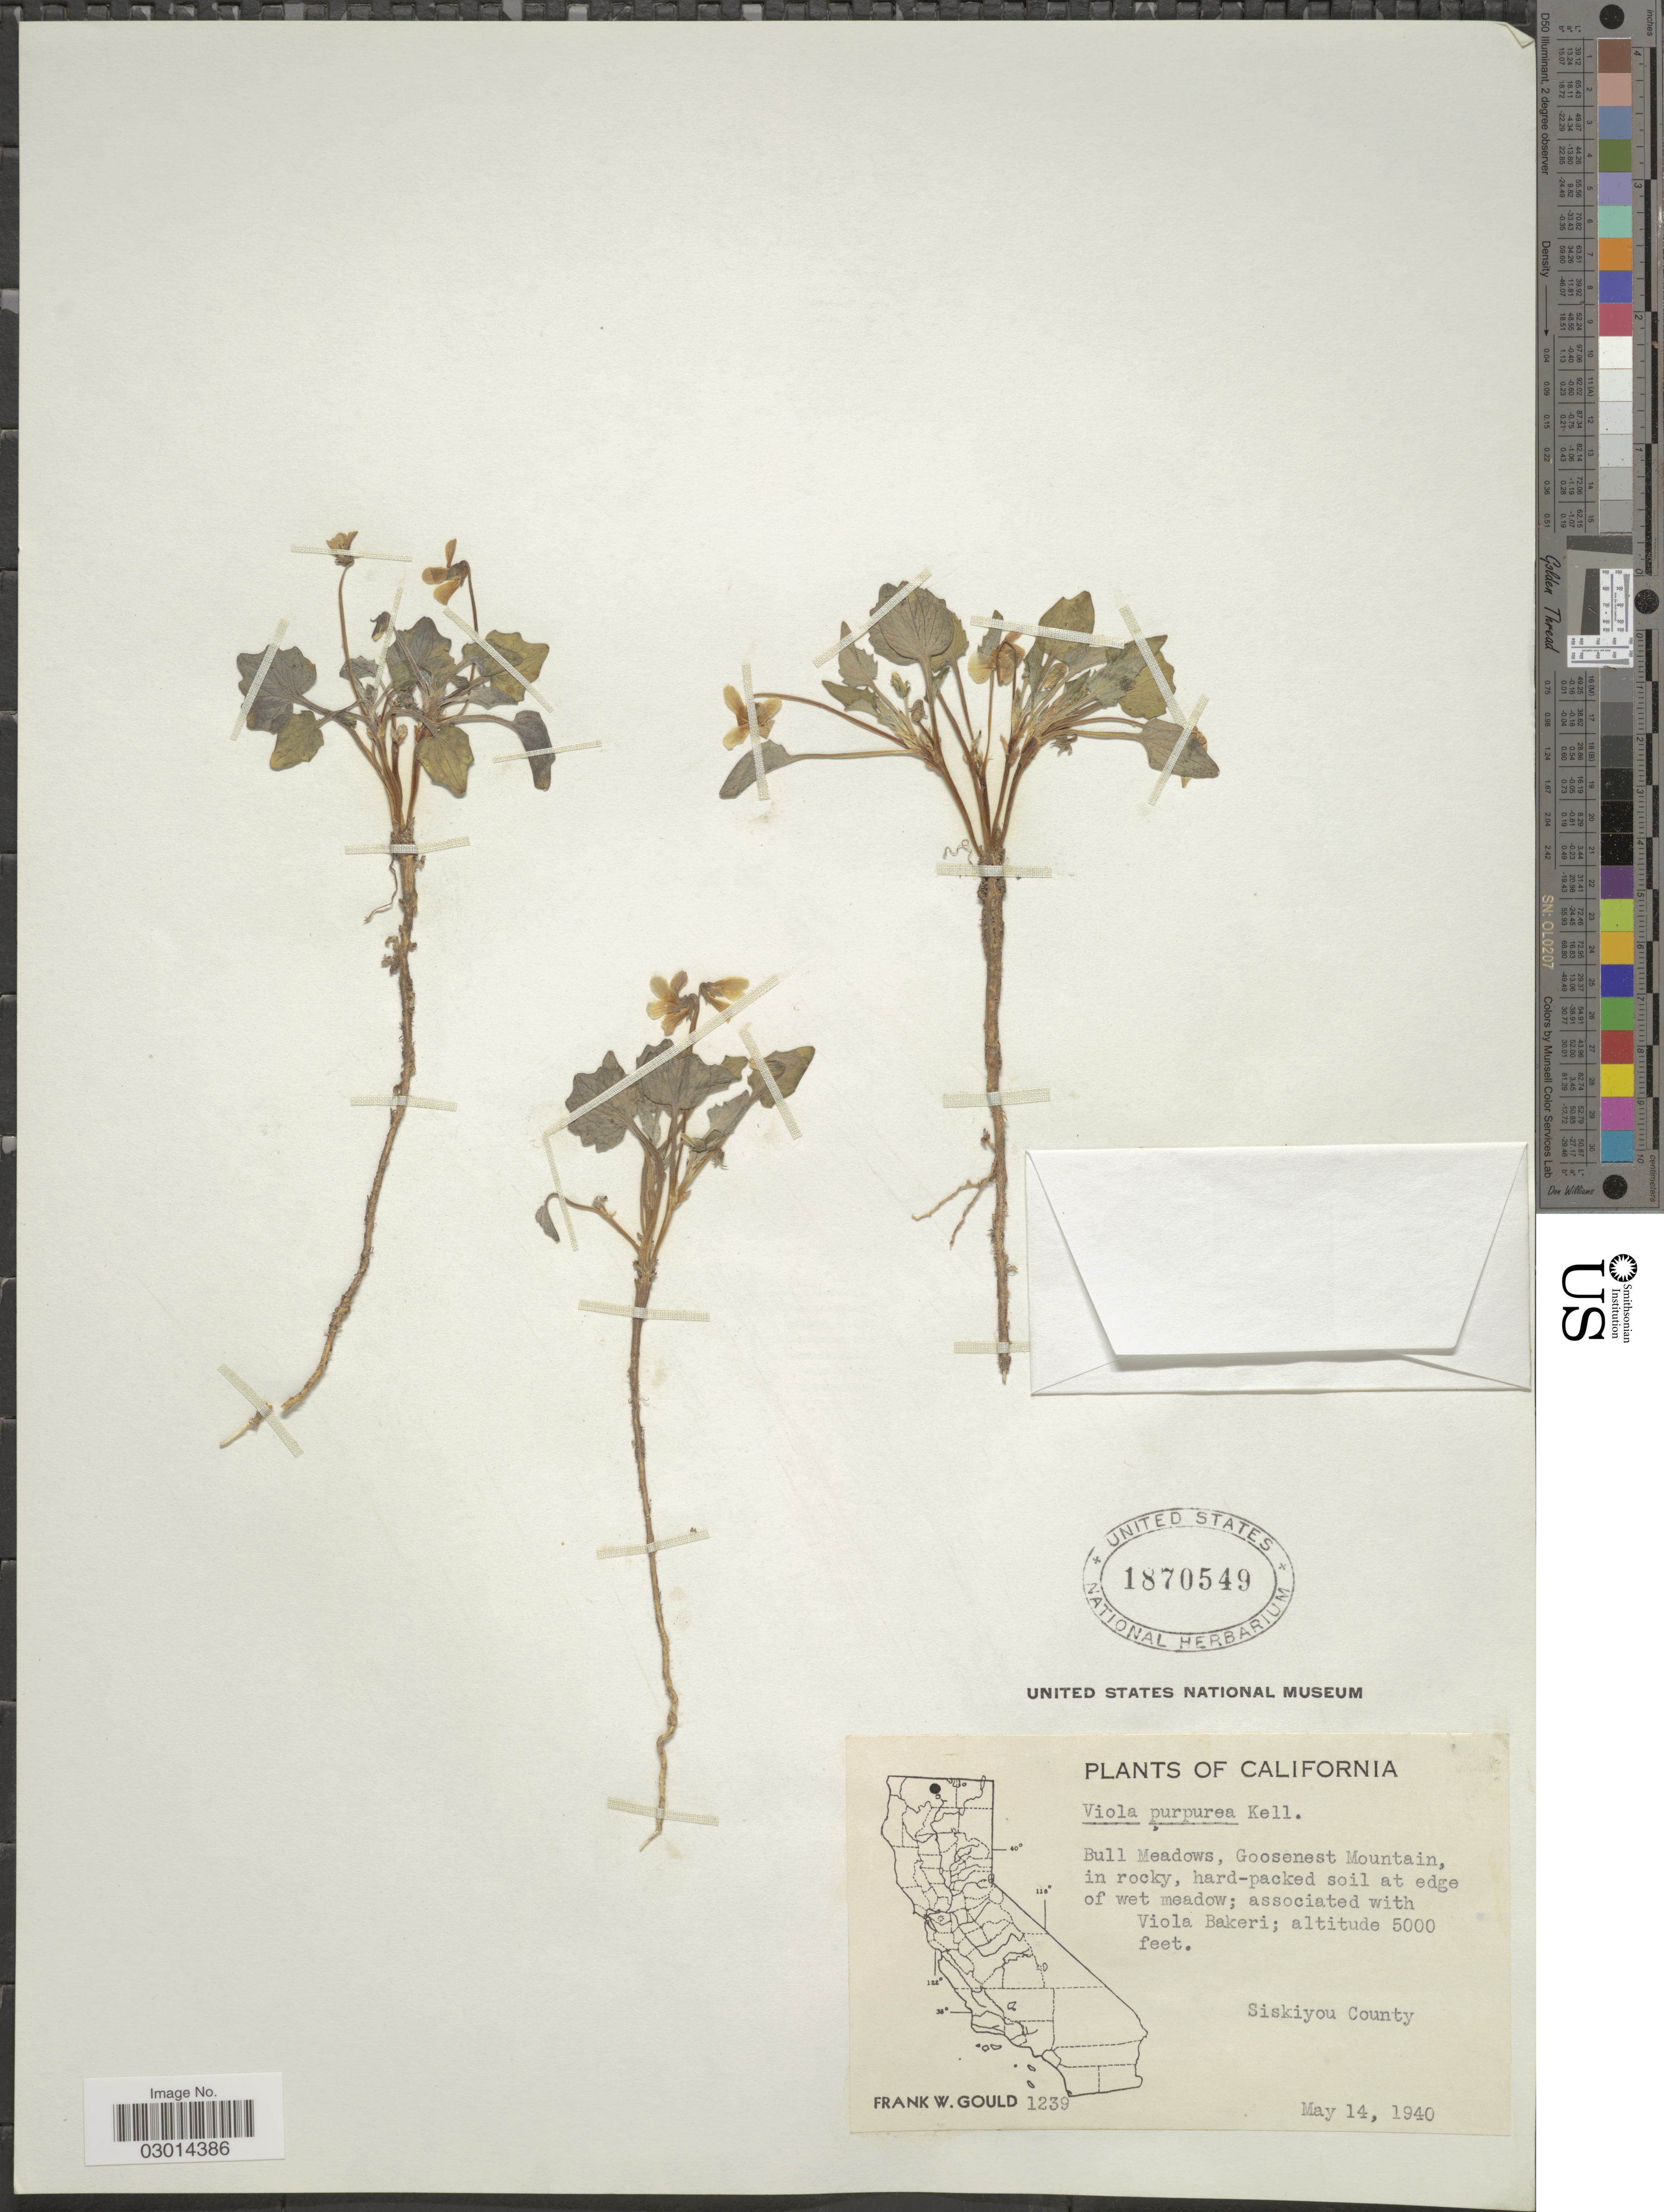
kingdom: Plantae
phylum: Tracheophyta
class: Magnoliopsida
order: Malpighiales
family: Violaceae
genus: Viola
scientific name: Viola purpurea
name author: Kellogg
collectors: F. W. Gould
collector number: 1239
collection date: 1940-05-14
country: United States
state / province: California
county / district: Siskiyou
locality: Bull Meadows, Goosenest Mountain, Siskiyou County.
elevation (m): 1524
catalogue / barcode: US 1870549